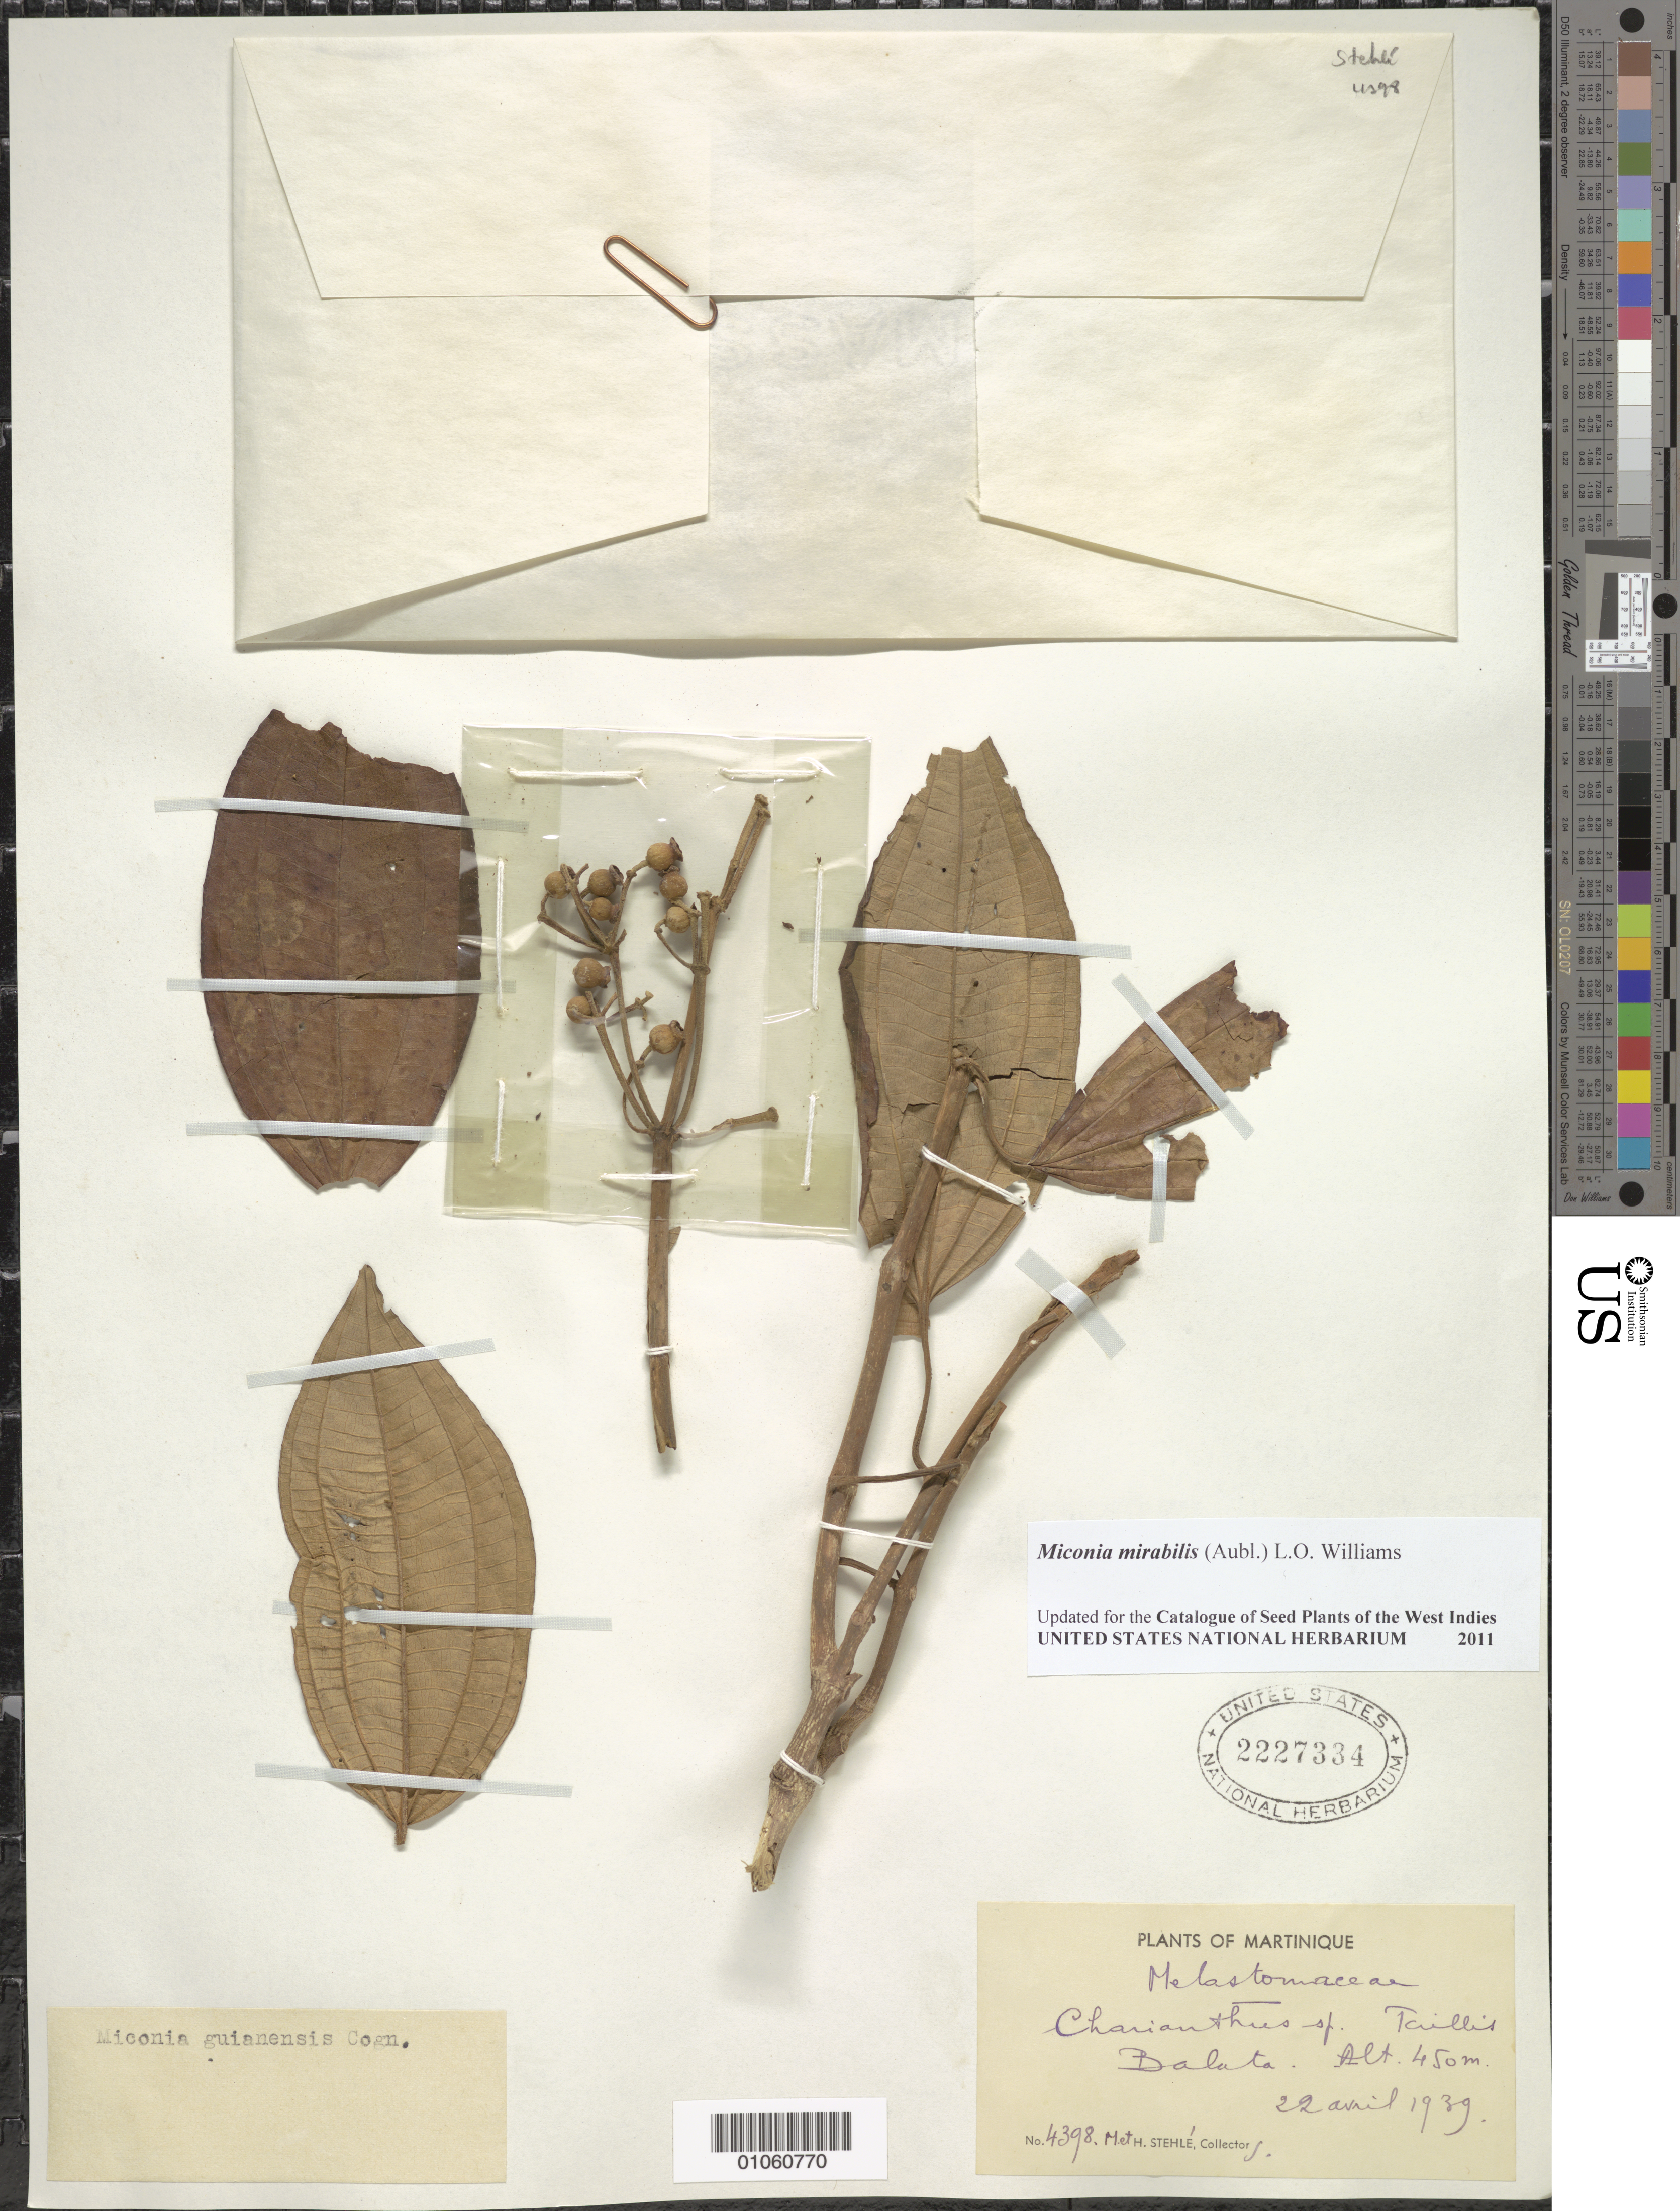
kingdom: Plantae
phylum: Tracheophyta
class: Magnoliopsida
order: Myrtales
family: Melastomataceae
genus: Miconia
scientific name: Miconia mirabilis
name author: (Aubl.) L.O. Williams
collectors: H. Stehlé & M. Stehlé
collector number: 4398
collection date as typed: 22 Apr 1939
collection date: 1939-04-22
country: Martinique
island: Martinique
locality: Balata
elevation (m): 450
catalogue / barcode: US 2227334